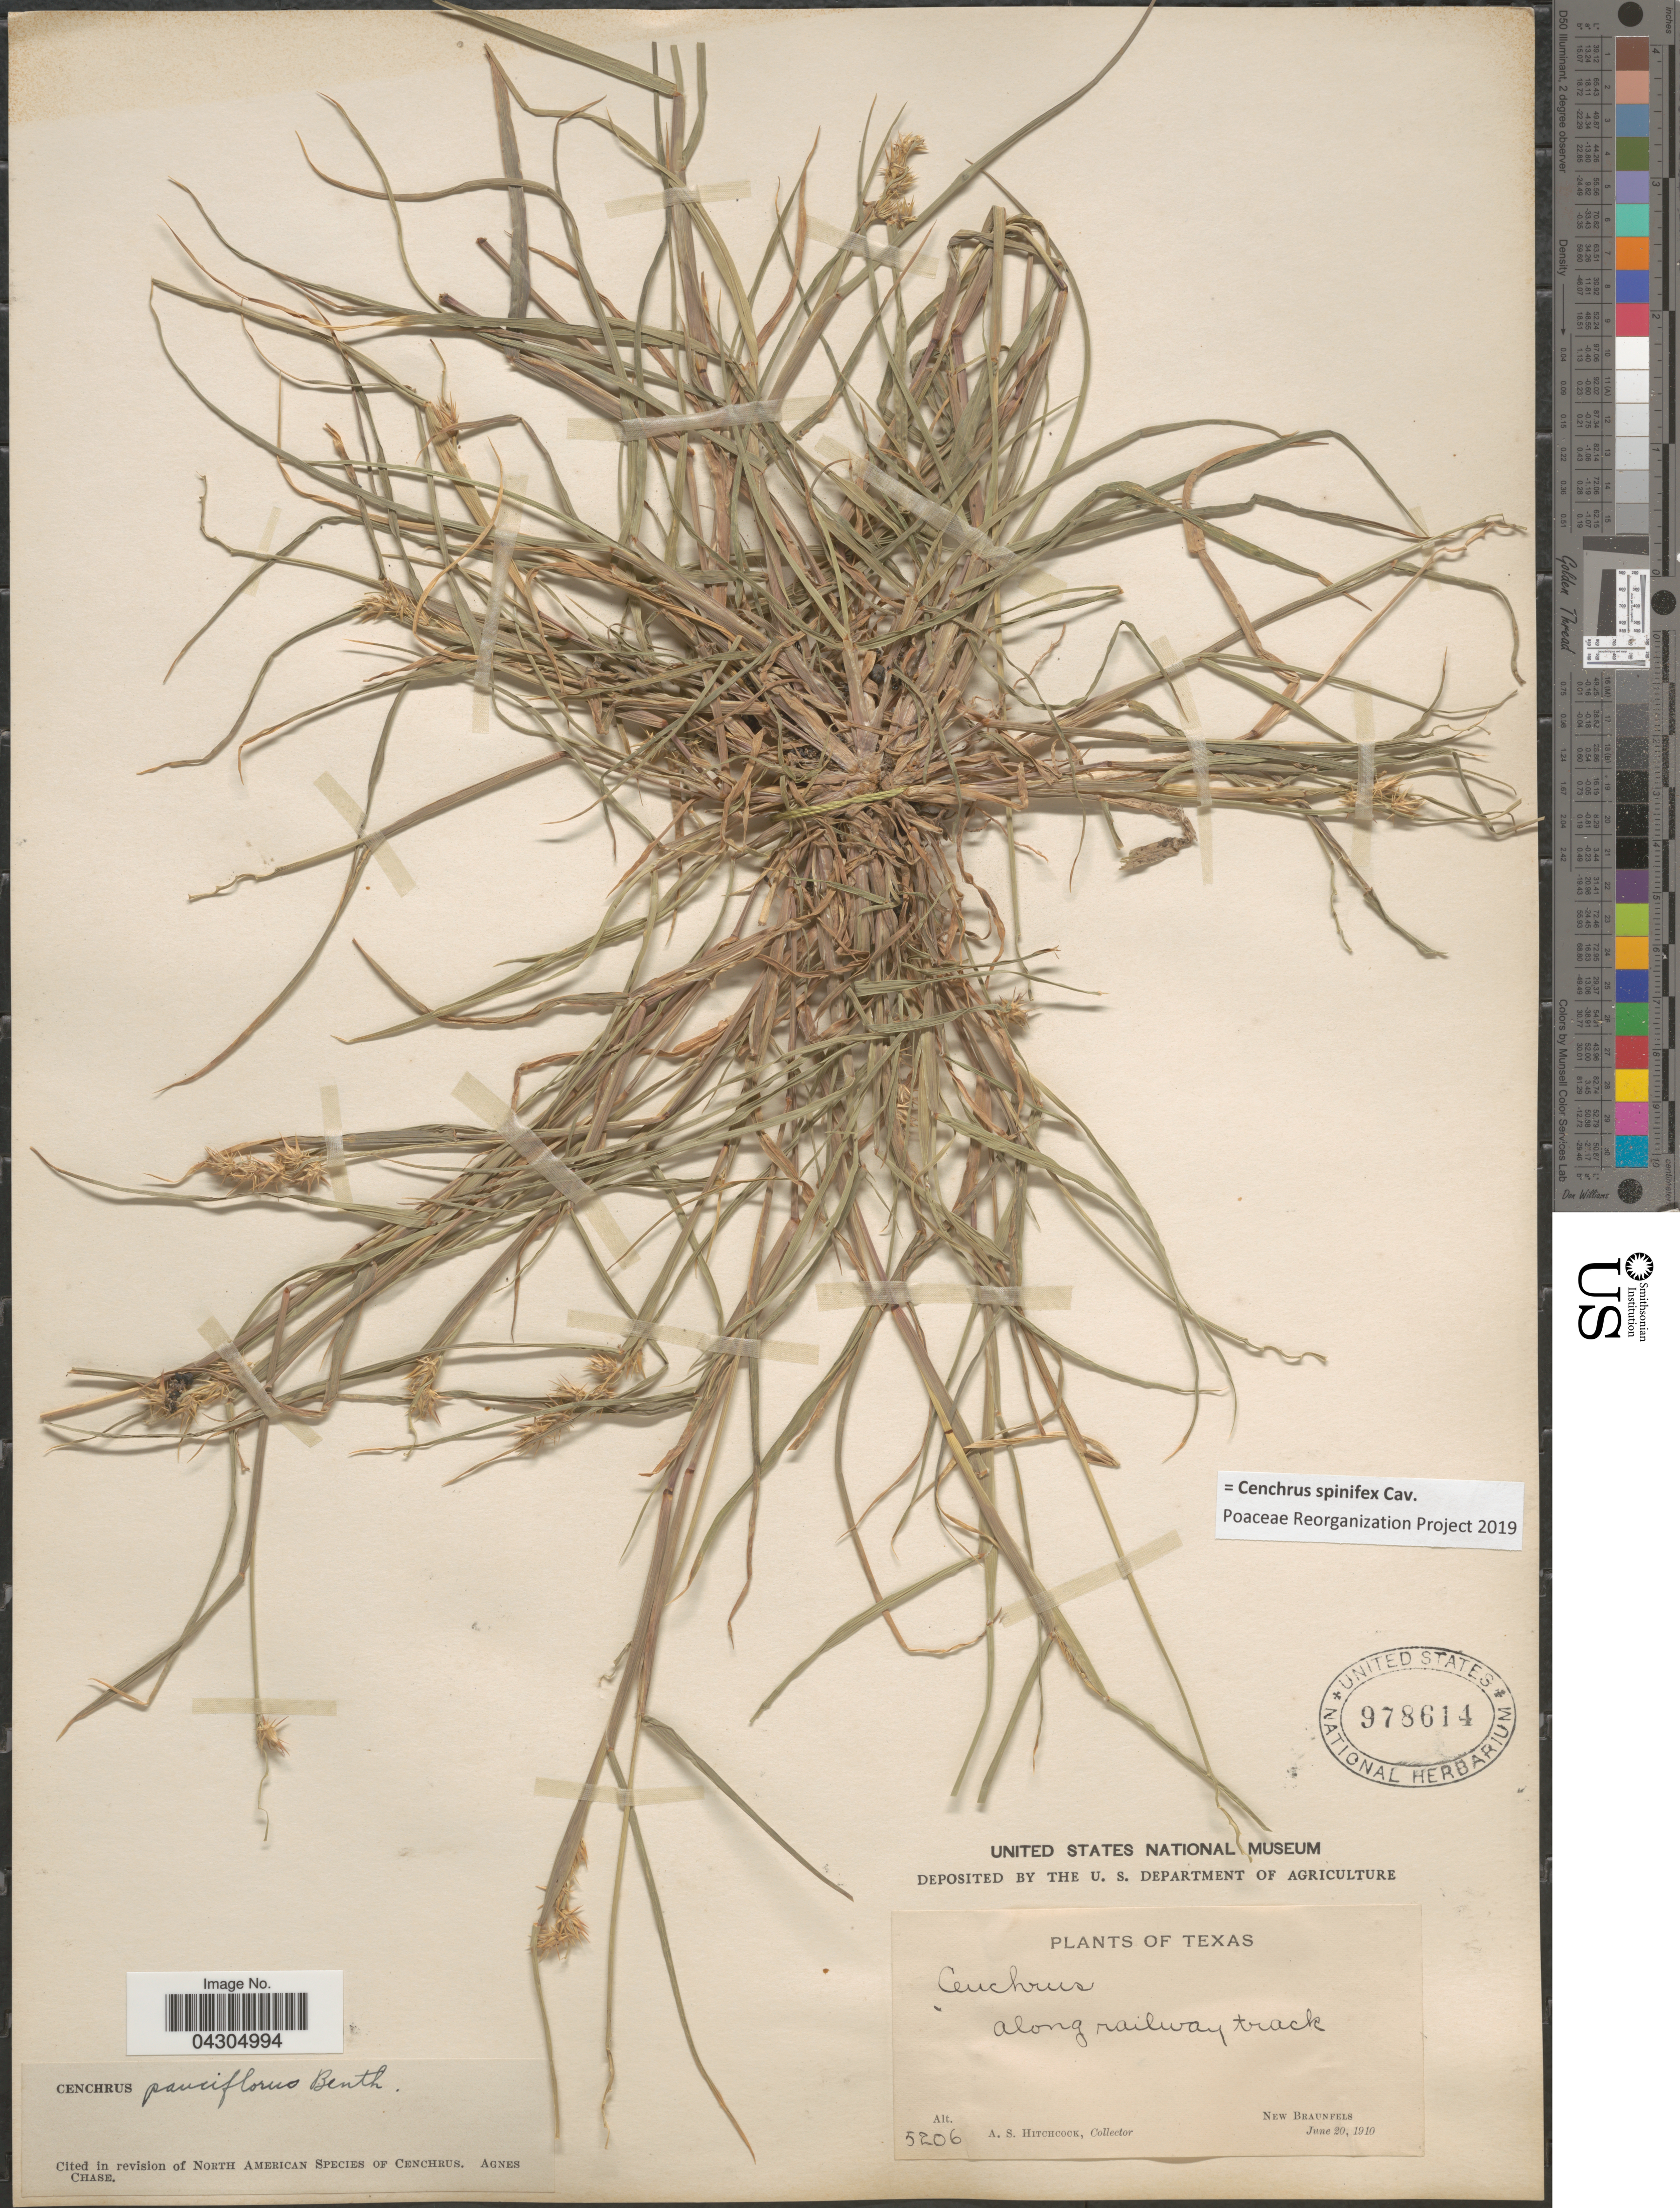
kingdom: Plantae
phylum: Tracheophyta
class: Liliopsida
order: Poales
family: Poaceae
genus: Cenchrus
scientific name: Cenchrus spinifex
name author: Cav.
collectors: A. S. Hitchcock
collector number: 5206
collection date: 1910-06-20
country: United States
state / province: Texas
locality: Along railway track. New Braunfels.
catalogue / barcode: US 978614